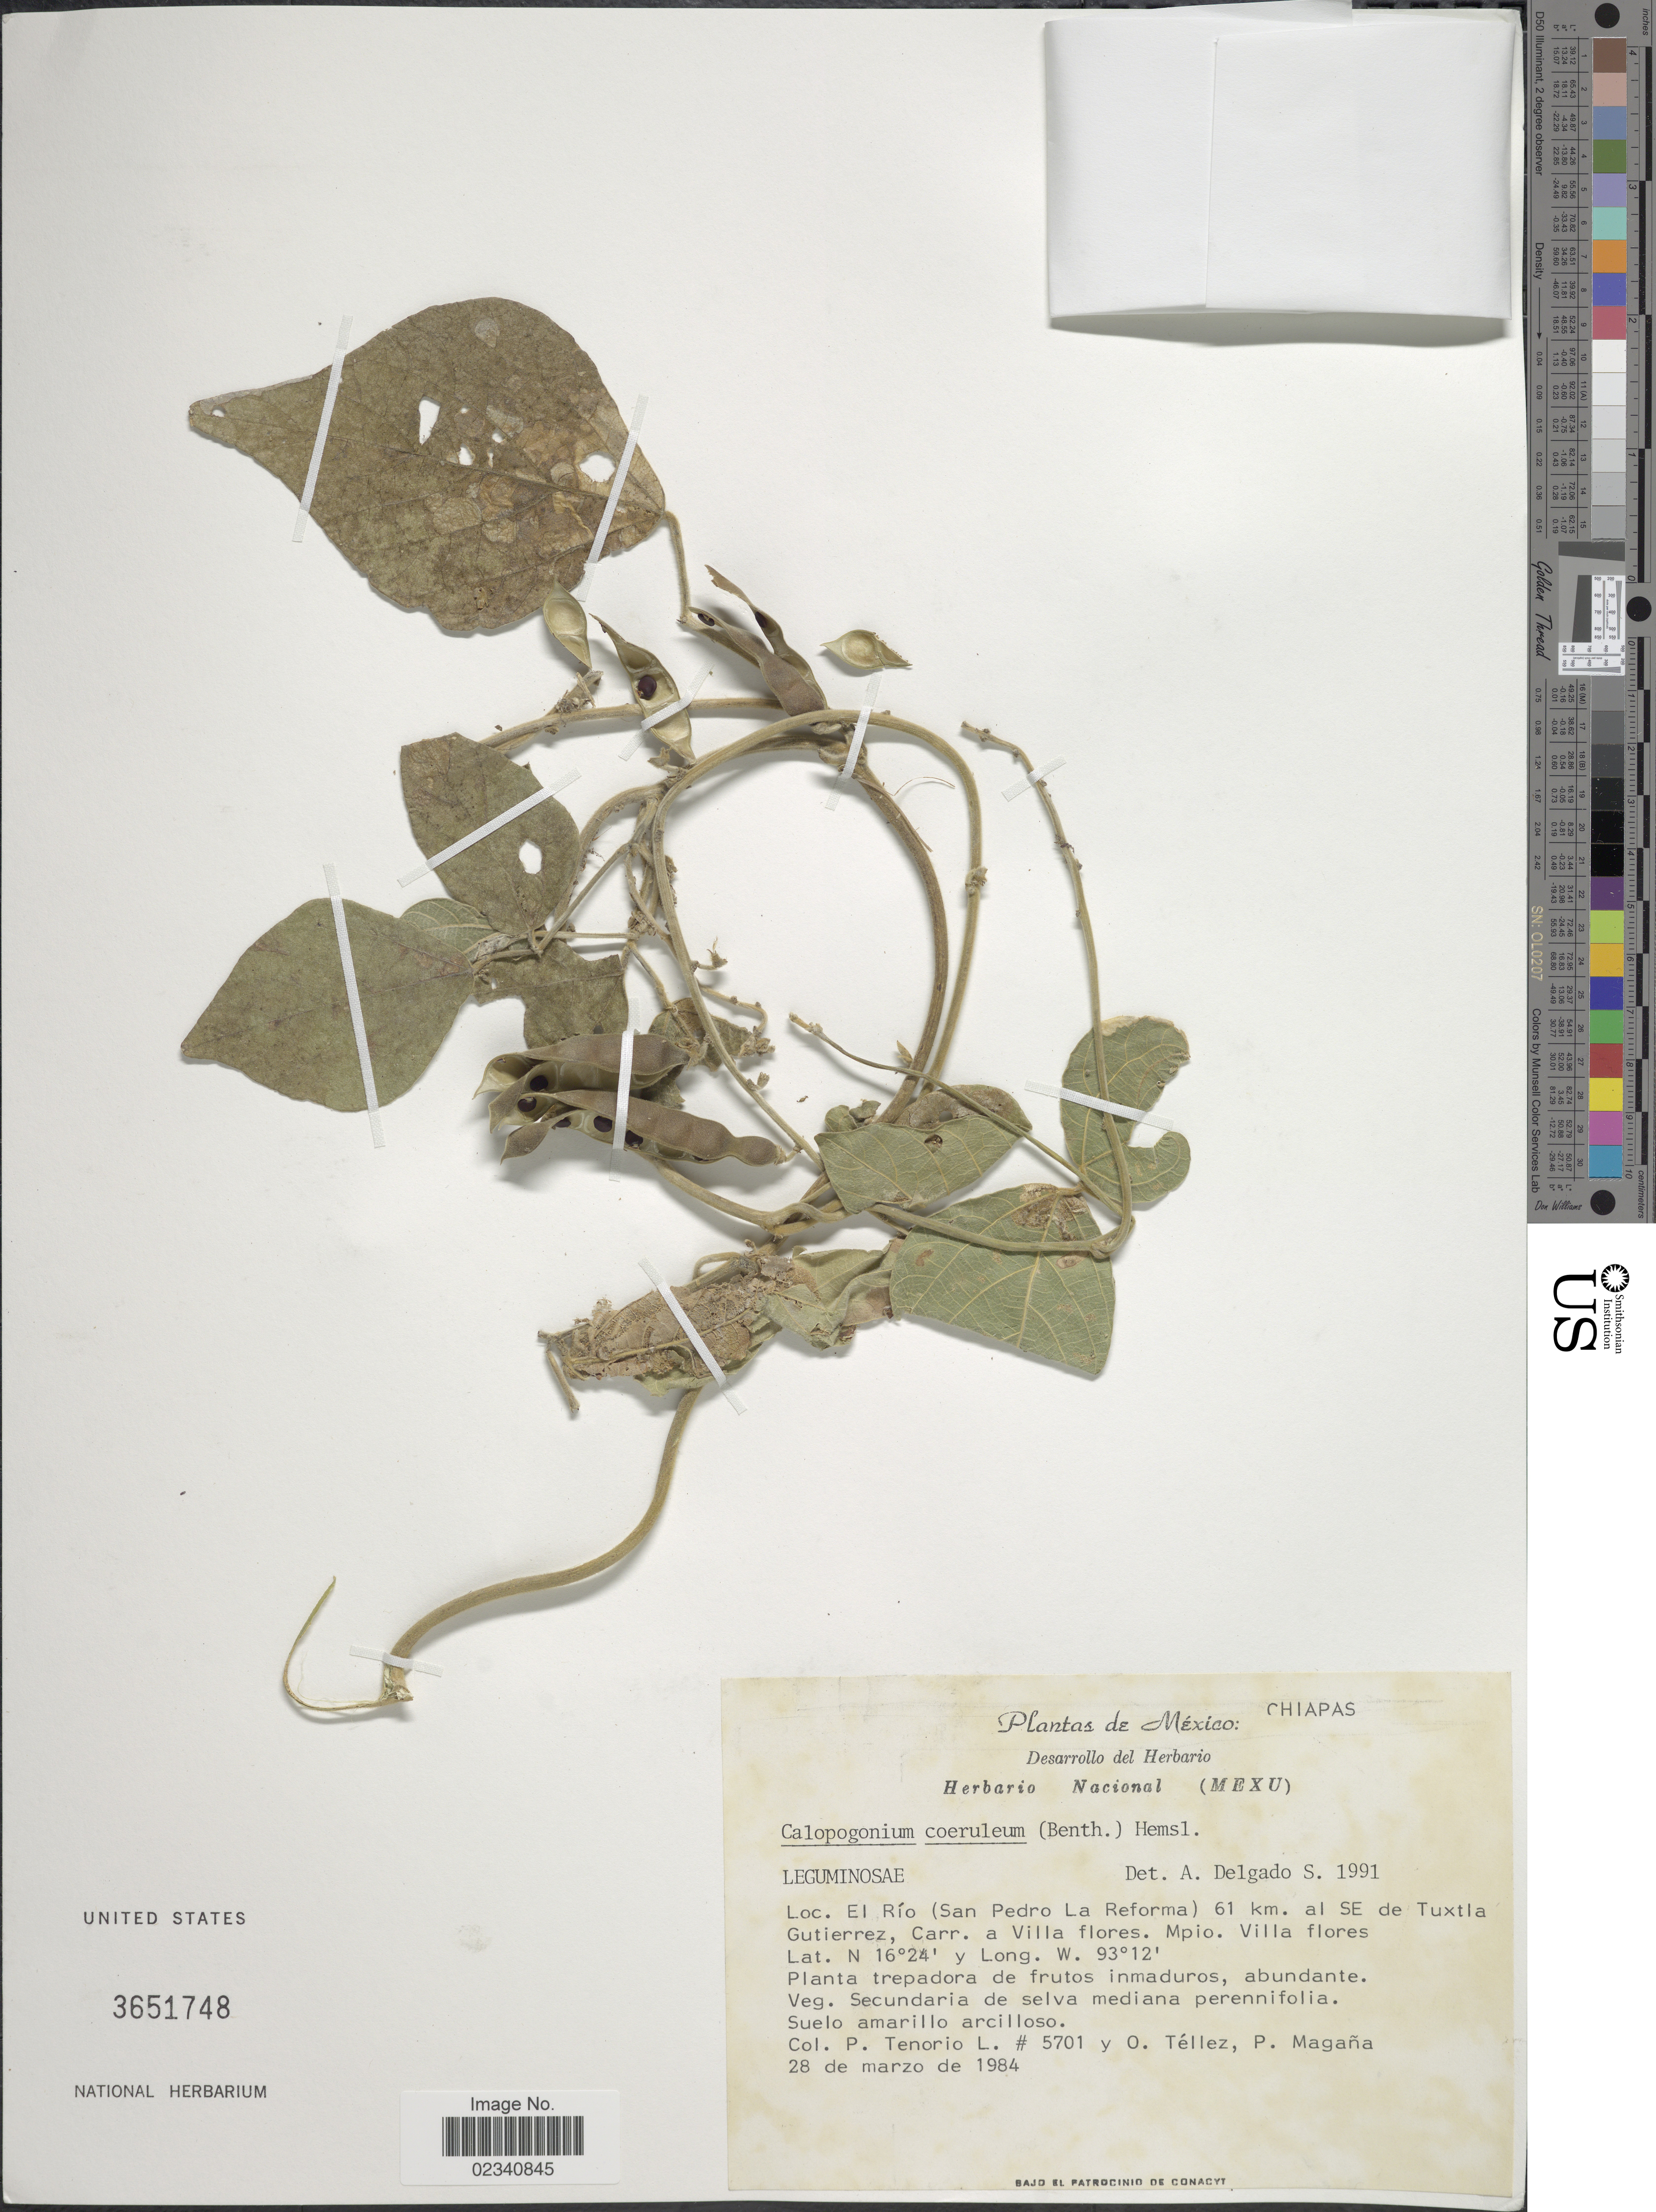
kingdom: Plantae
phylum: Tracheophyta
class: Magnoliopsida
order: Fabales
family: Fabaceae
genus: Calopogonium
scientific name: Calopogonium caeruleum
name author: (Benth.) C. Wright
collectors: P. Tenorio L., O. Tellez & P. Magaña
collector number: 701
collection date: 1984-03-28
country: Mexico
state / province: Chiapas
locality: El Rio (San Pedro La reforma) 61 km. al SE de Tuxitla Gutierrez, Carr. a Villa flores, Mpio. Villa Flores.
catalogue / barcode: US 3651748